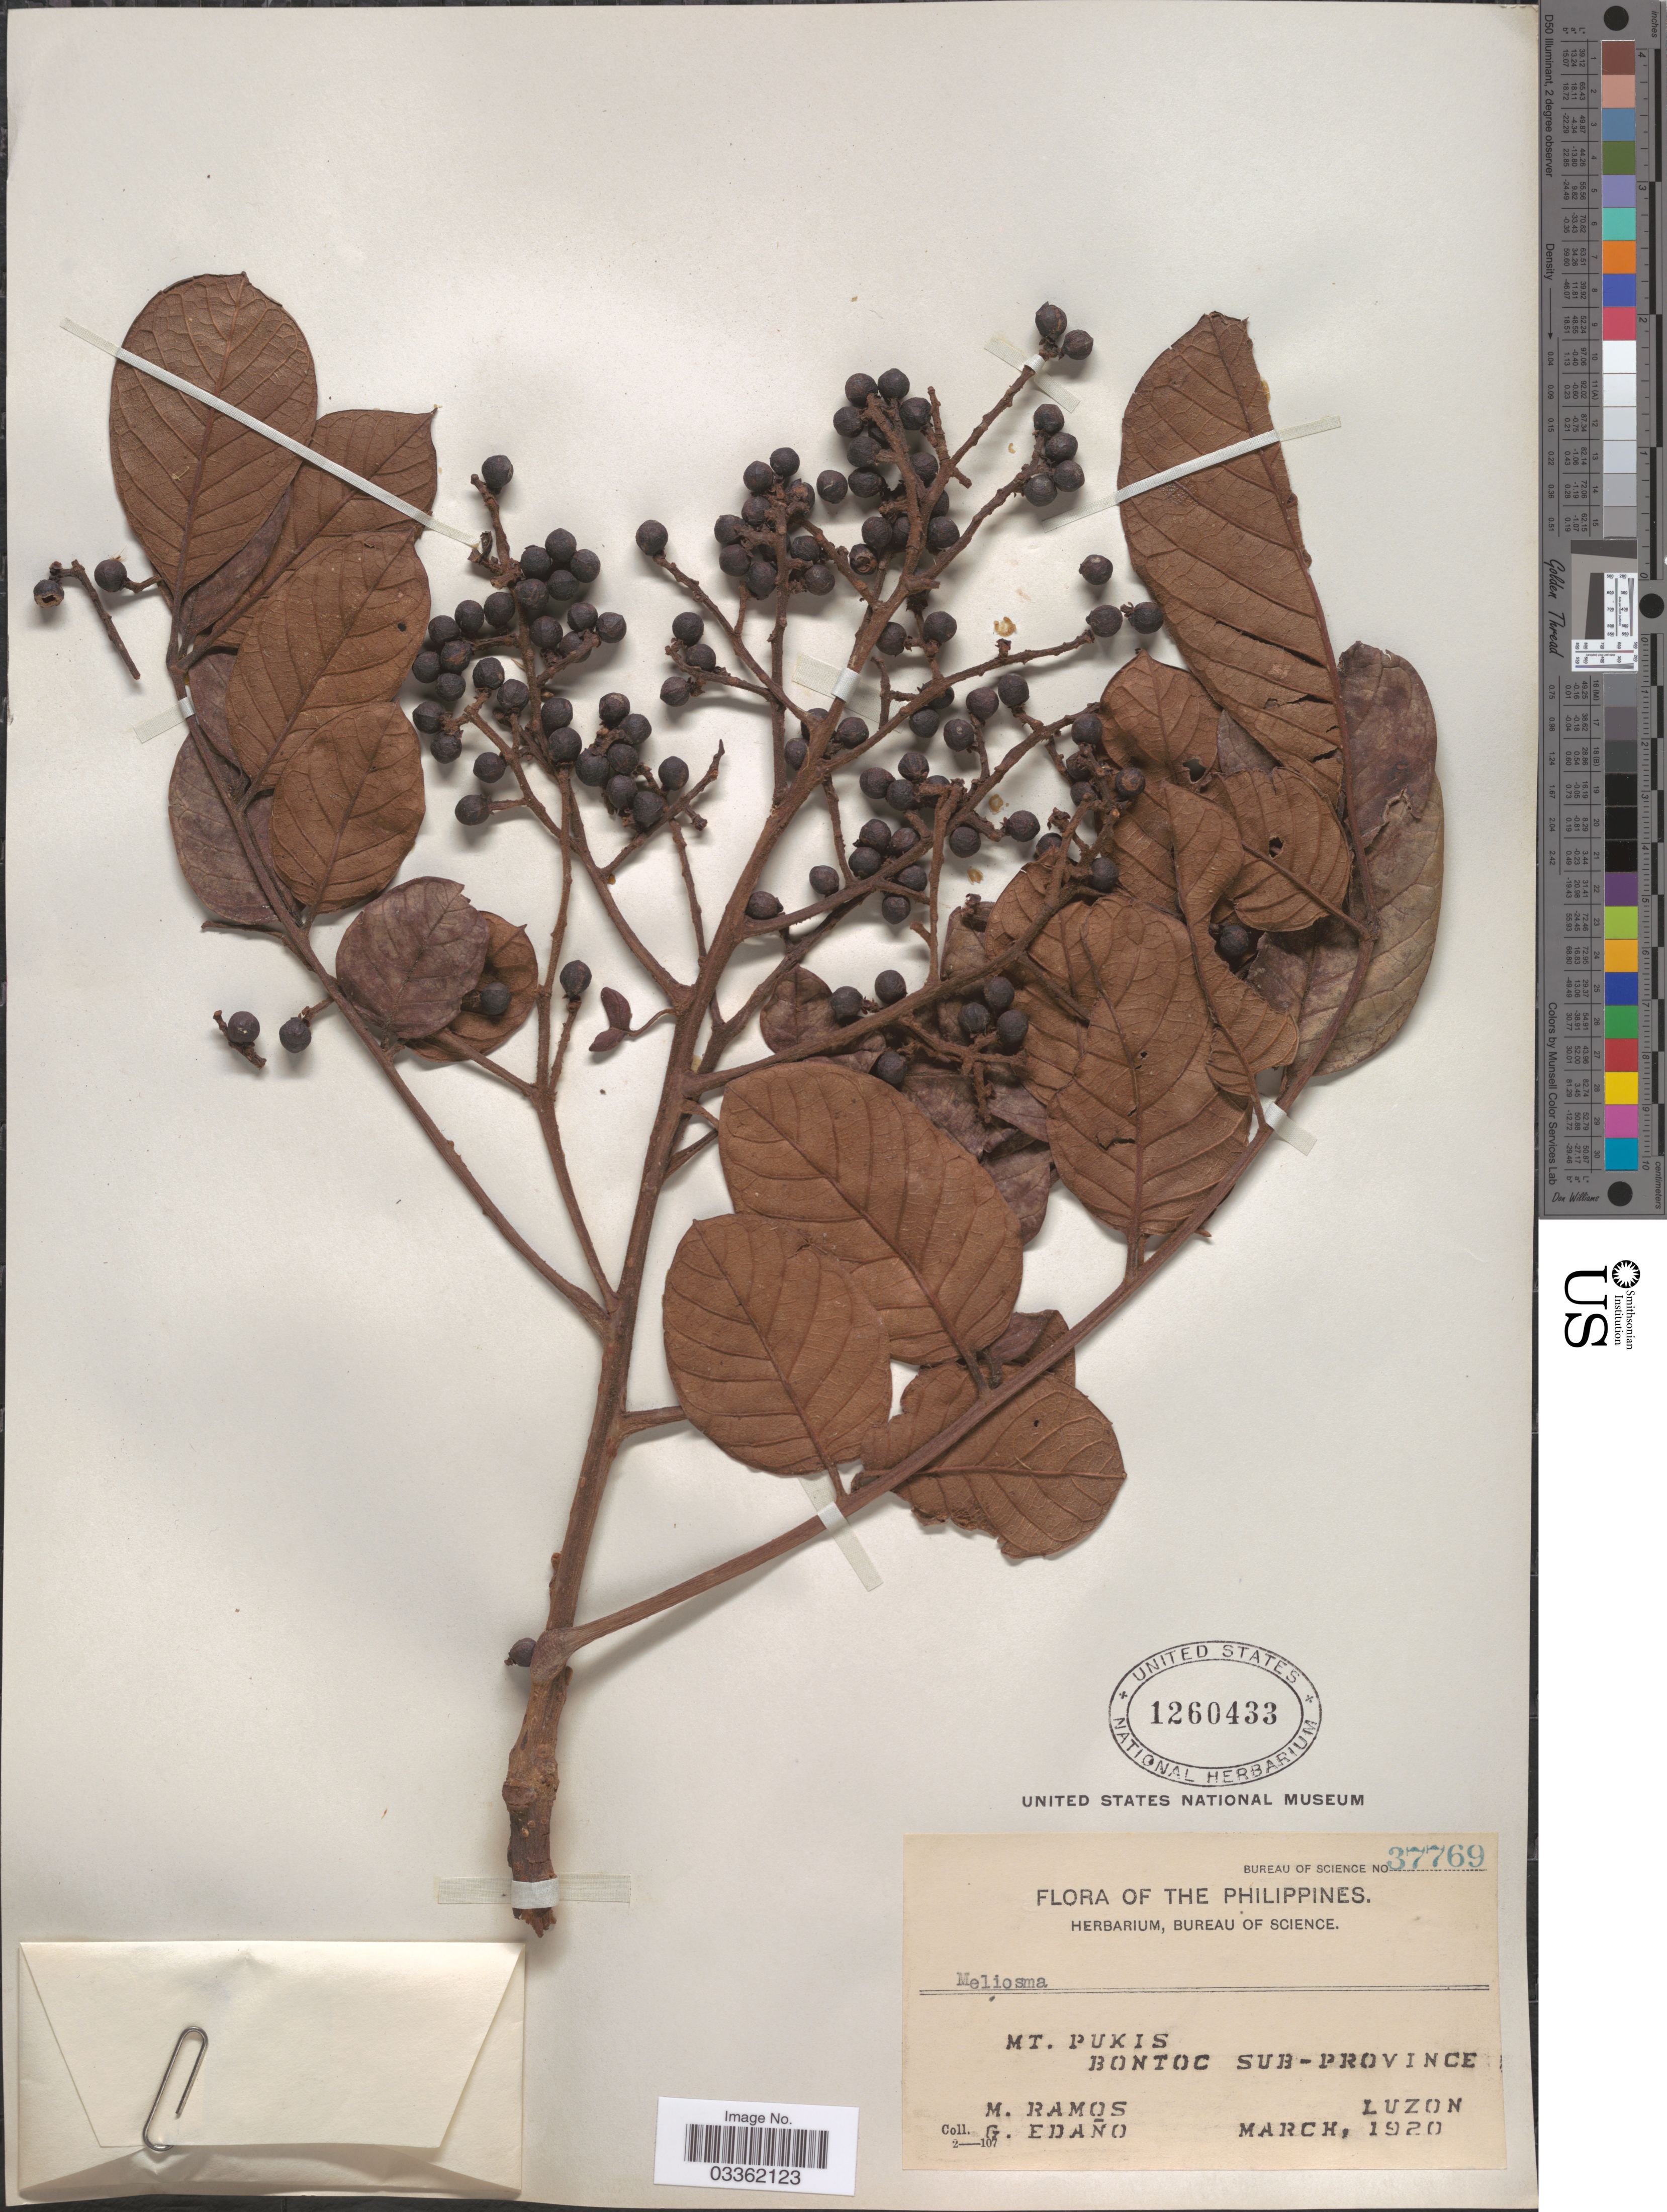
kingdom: Plantae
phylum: Tracheophyta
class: Magnoliopsida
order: Proteales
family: Sabiaceae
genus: Meliosma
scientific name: Meliosma sp.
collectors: M. Ramos & G. Edaño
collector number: Bureau of Science 37769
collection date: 1920-03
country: Philippines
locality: Mt. Pukis. Bontoc Sub-Province. Luzon.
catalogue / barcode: US 1260433